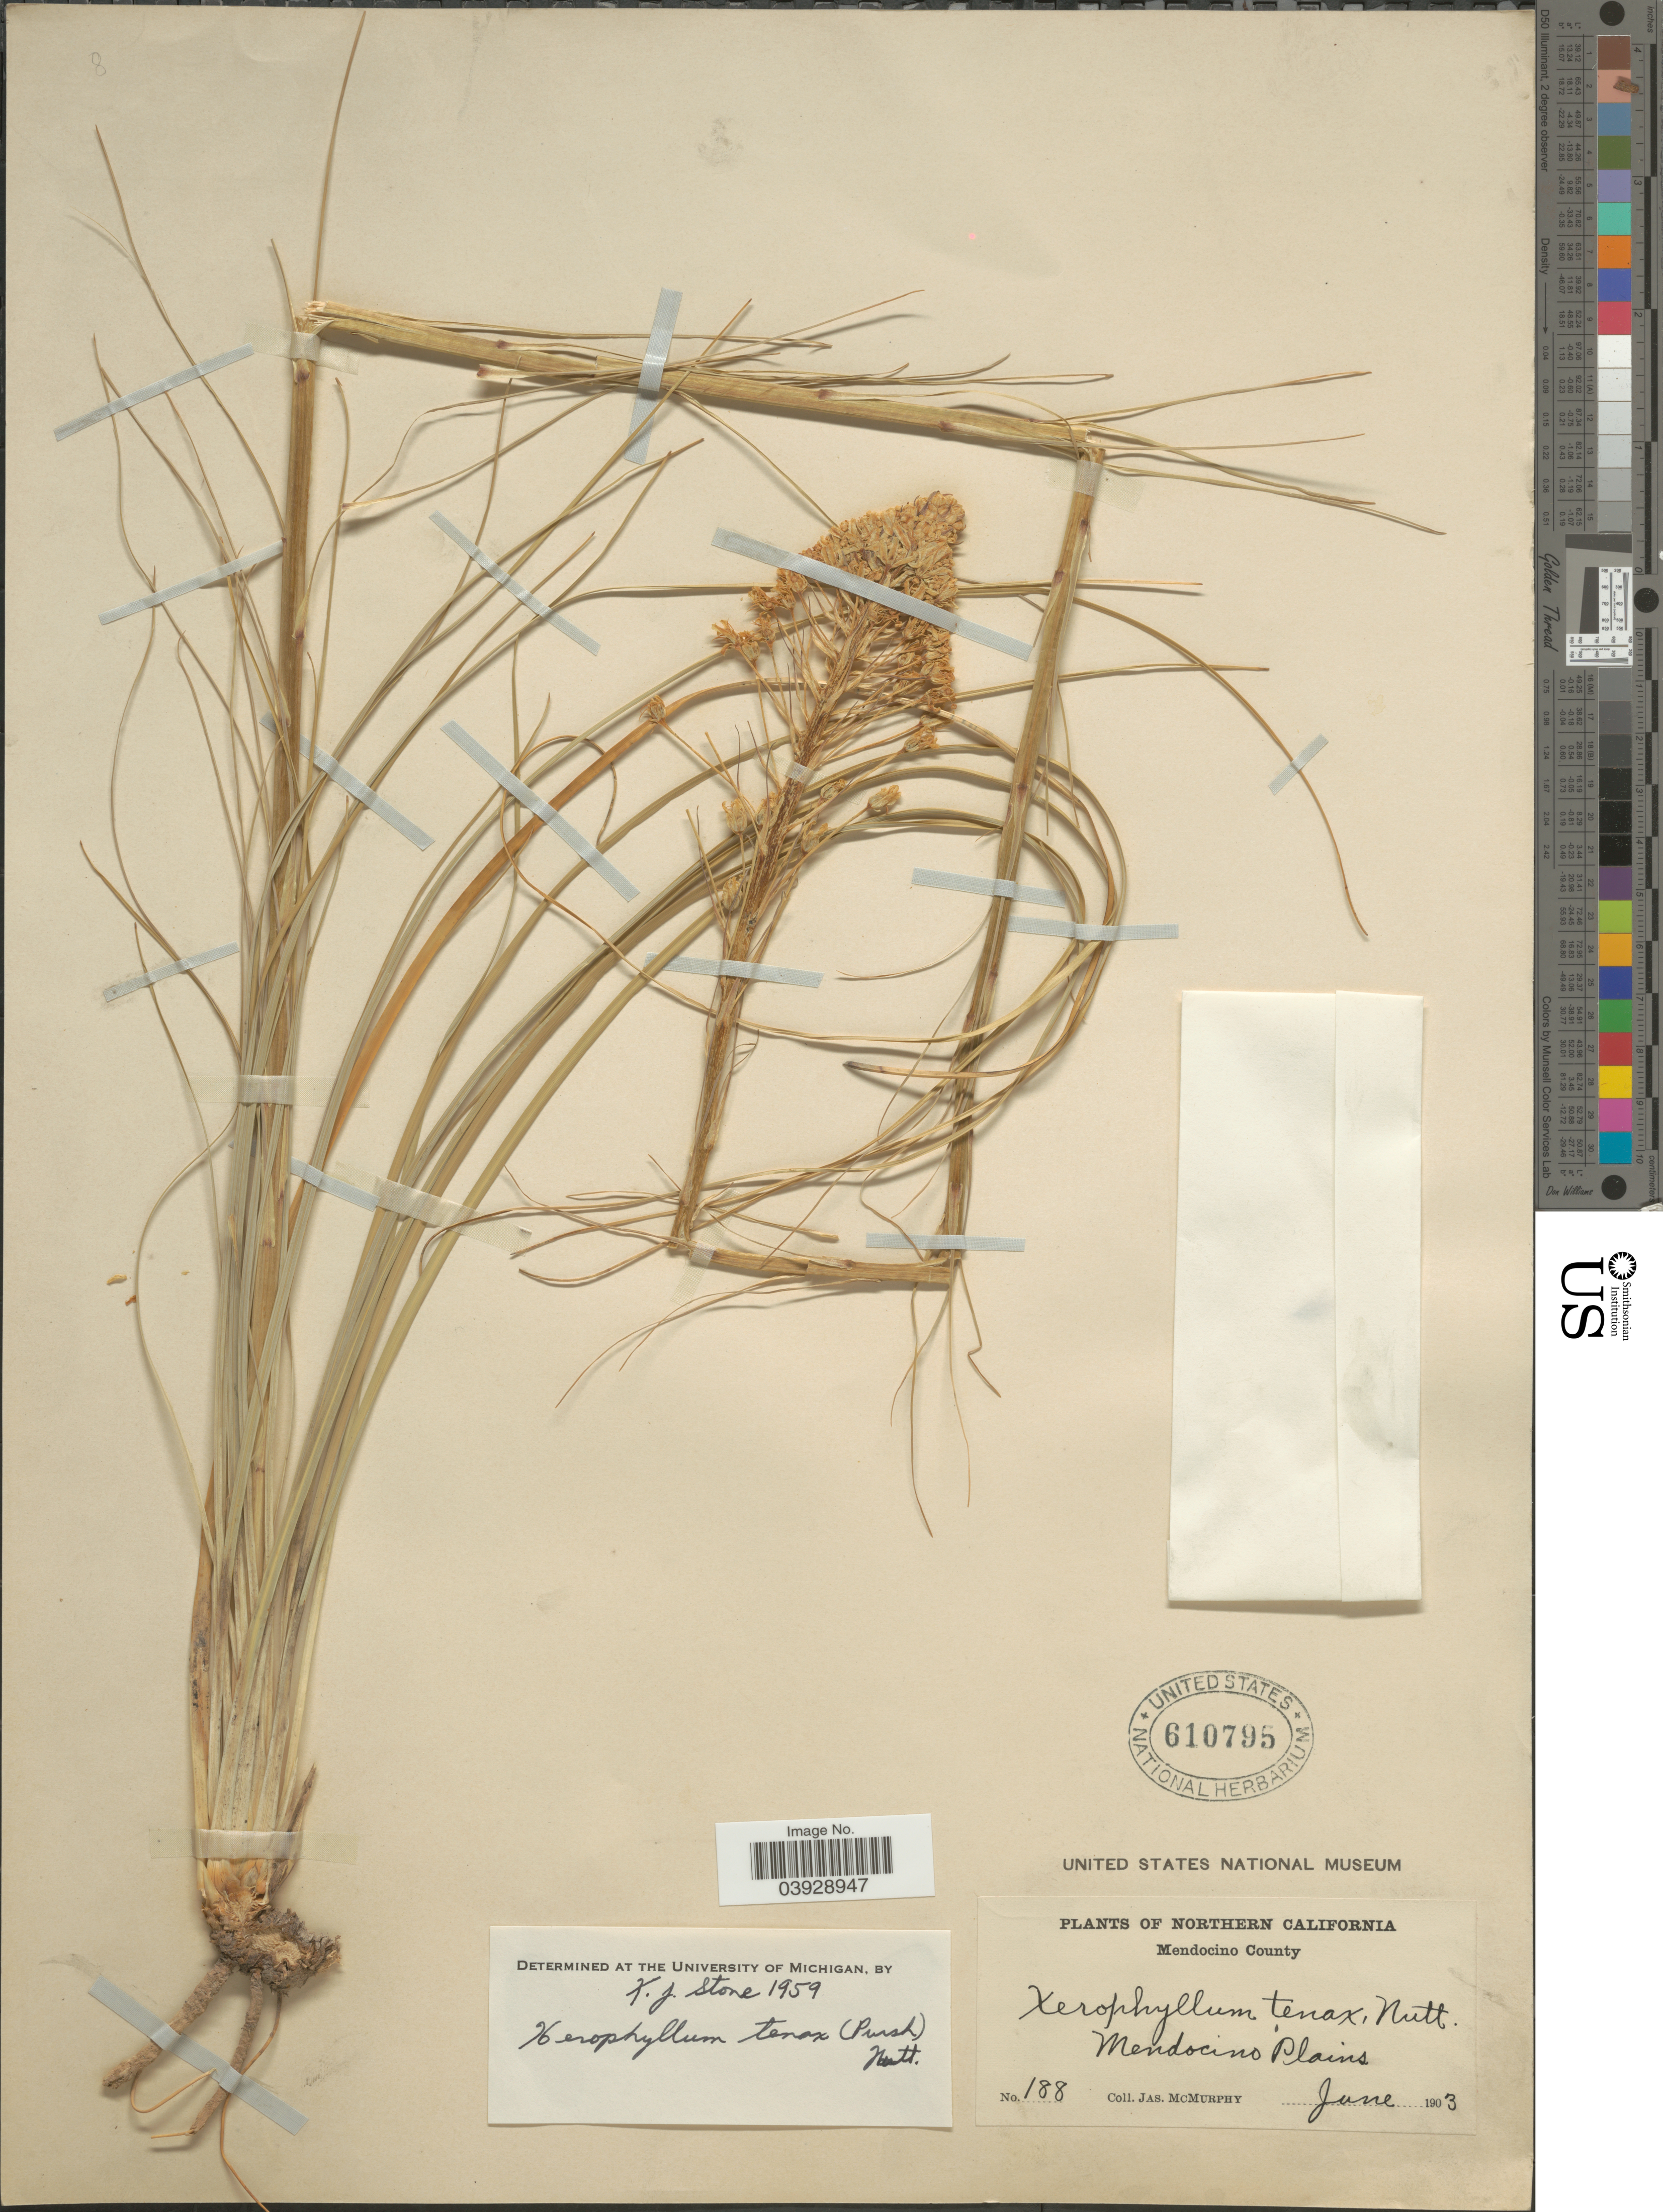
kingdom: Plantae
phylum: Tracheophyta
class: Liliopsida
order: Liliales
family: Melanthiaceae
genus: Xerophyllum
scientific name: Xerophyllum tenax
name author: (Pursh) Nutt.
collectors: J. McMurphy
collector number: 188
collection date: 1903-06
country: United States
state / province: California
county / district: Mendocino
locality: Northern California. Mendocino County. Mendocino Plains.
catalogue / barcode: US 610795